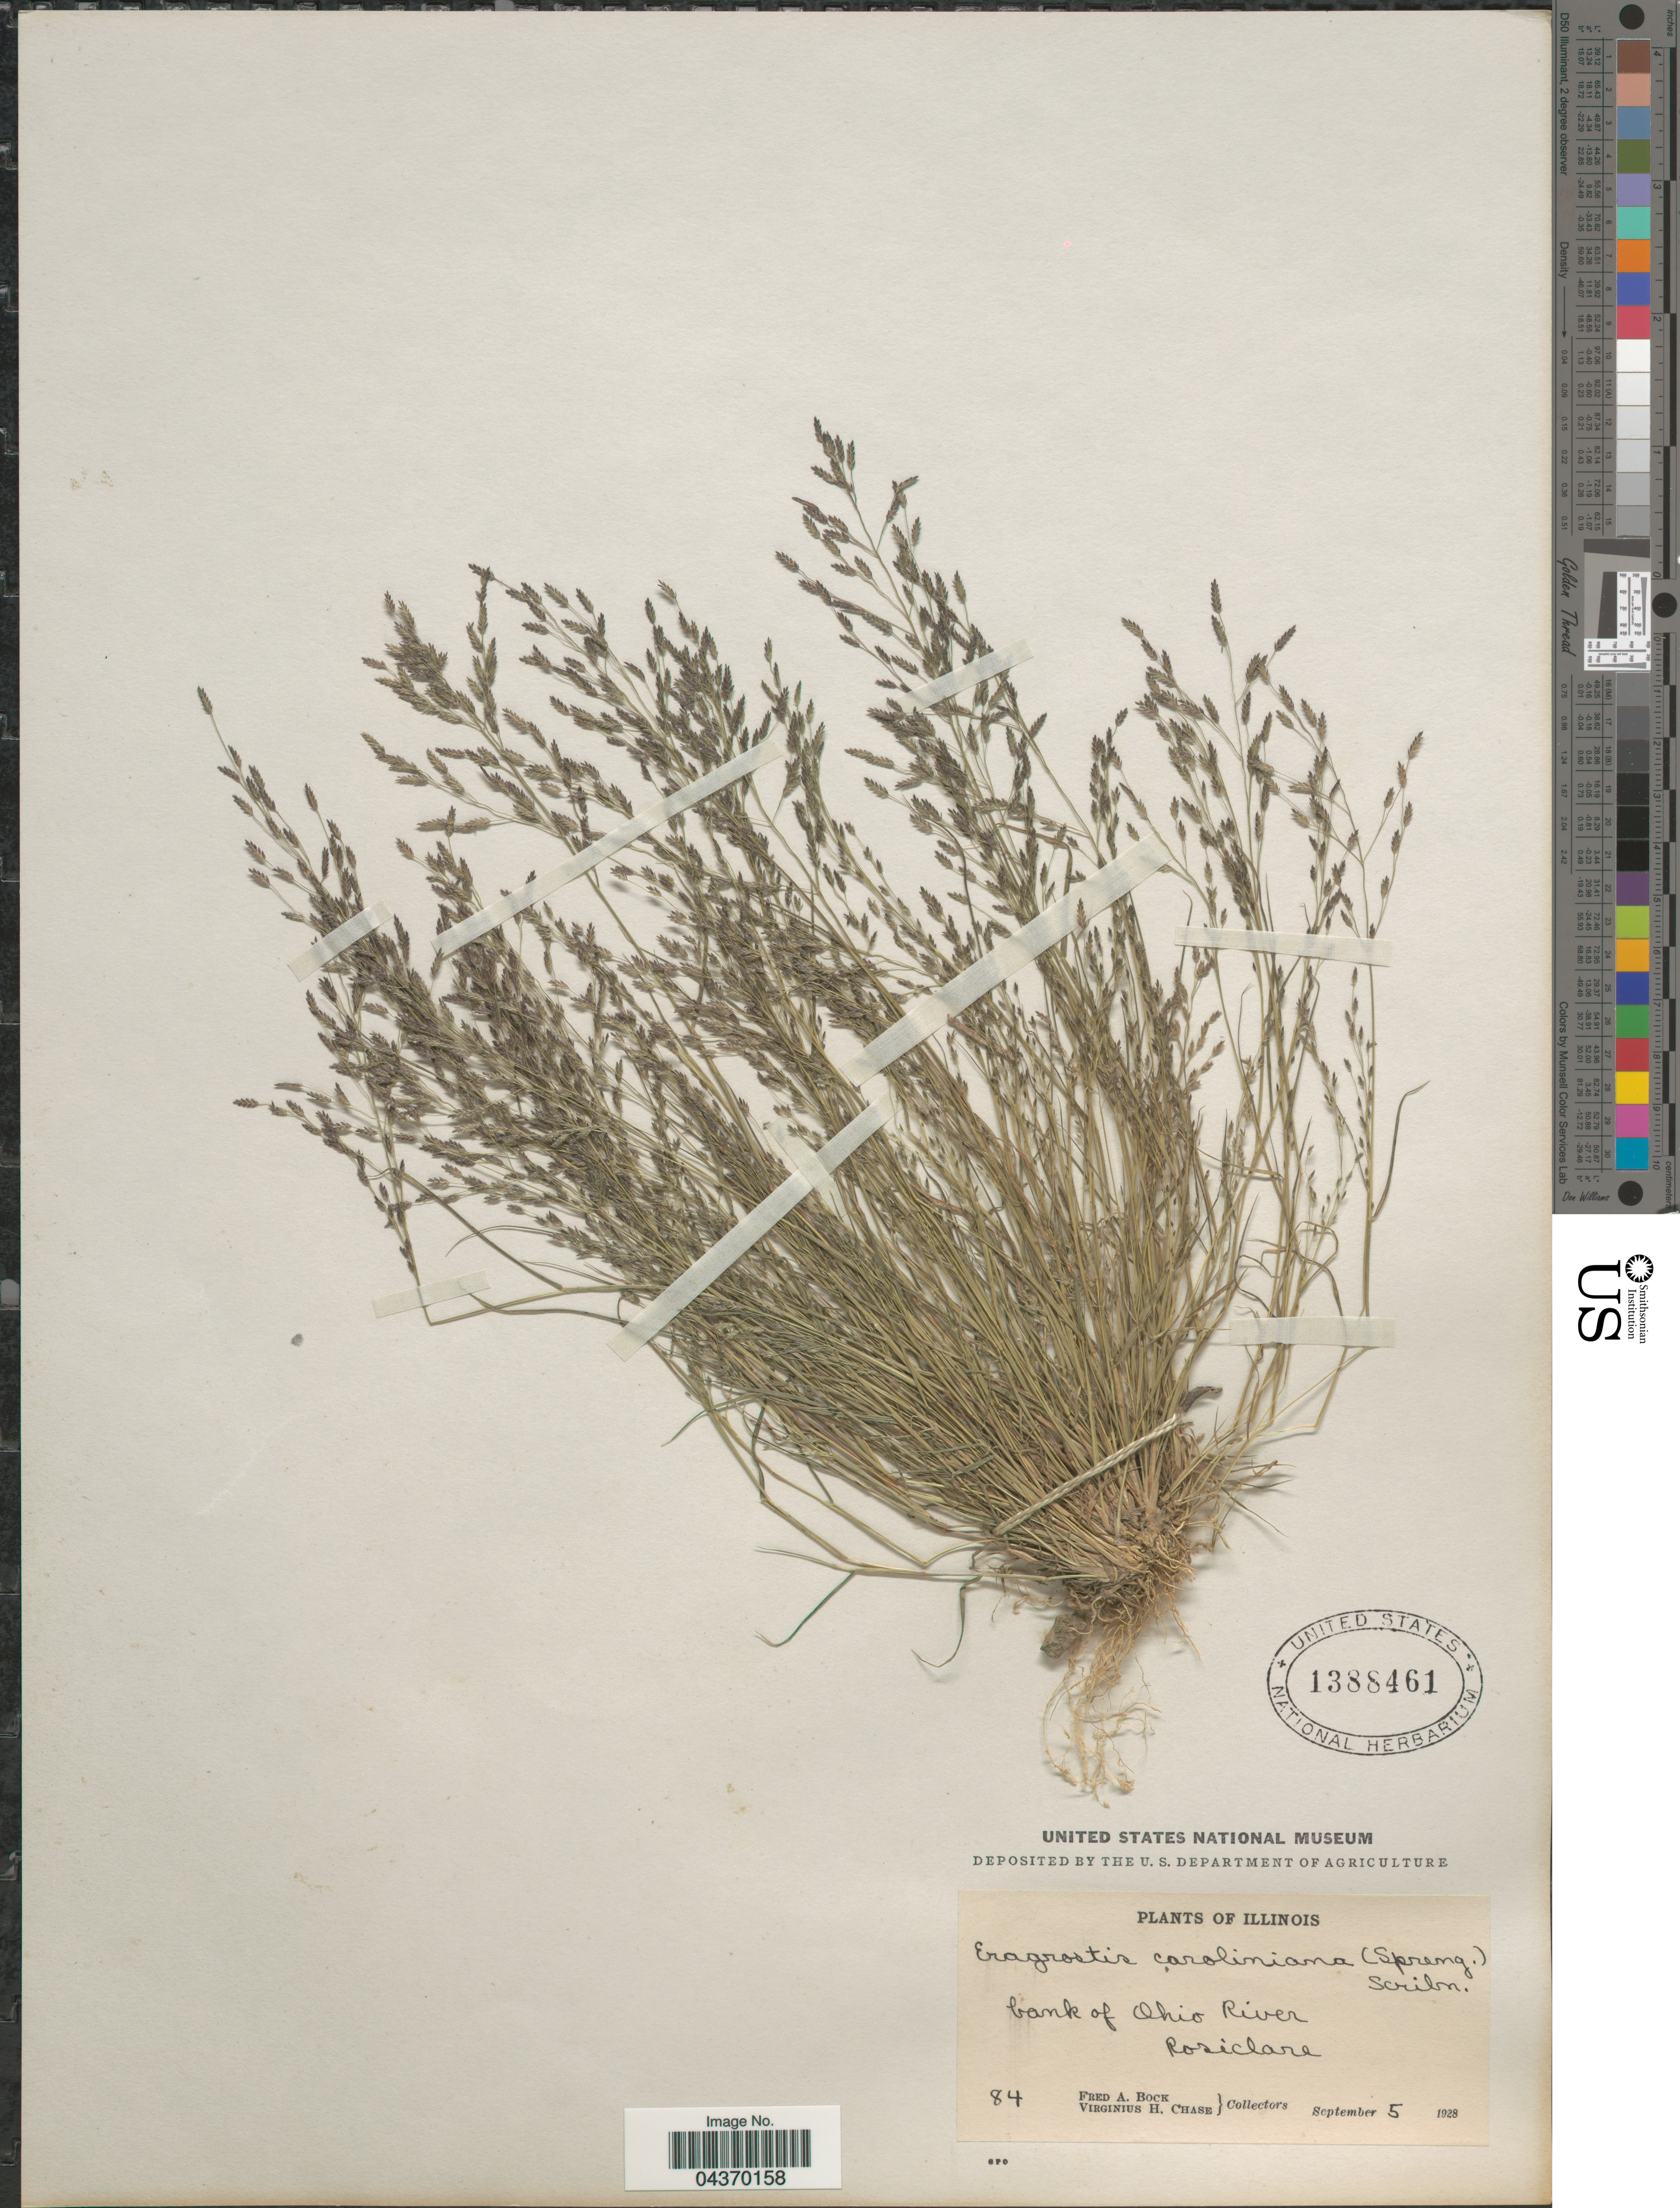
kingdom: Plantae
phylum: Tracheophyta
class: Liliopsida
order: Poales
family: Poaceae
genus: Eragrostis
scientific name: Eragrostis pectinacea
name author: (Michx.) Nees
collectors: F. Bock & V. H. Chase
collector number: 84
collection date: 1928-09-05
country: United States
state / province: Illinois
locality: Bank of Ohio River. Rosiclare.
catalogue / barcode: US 1388461